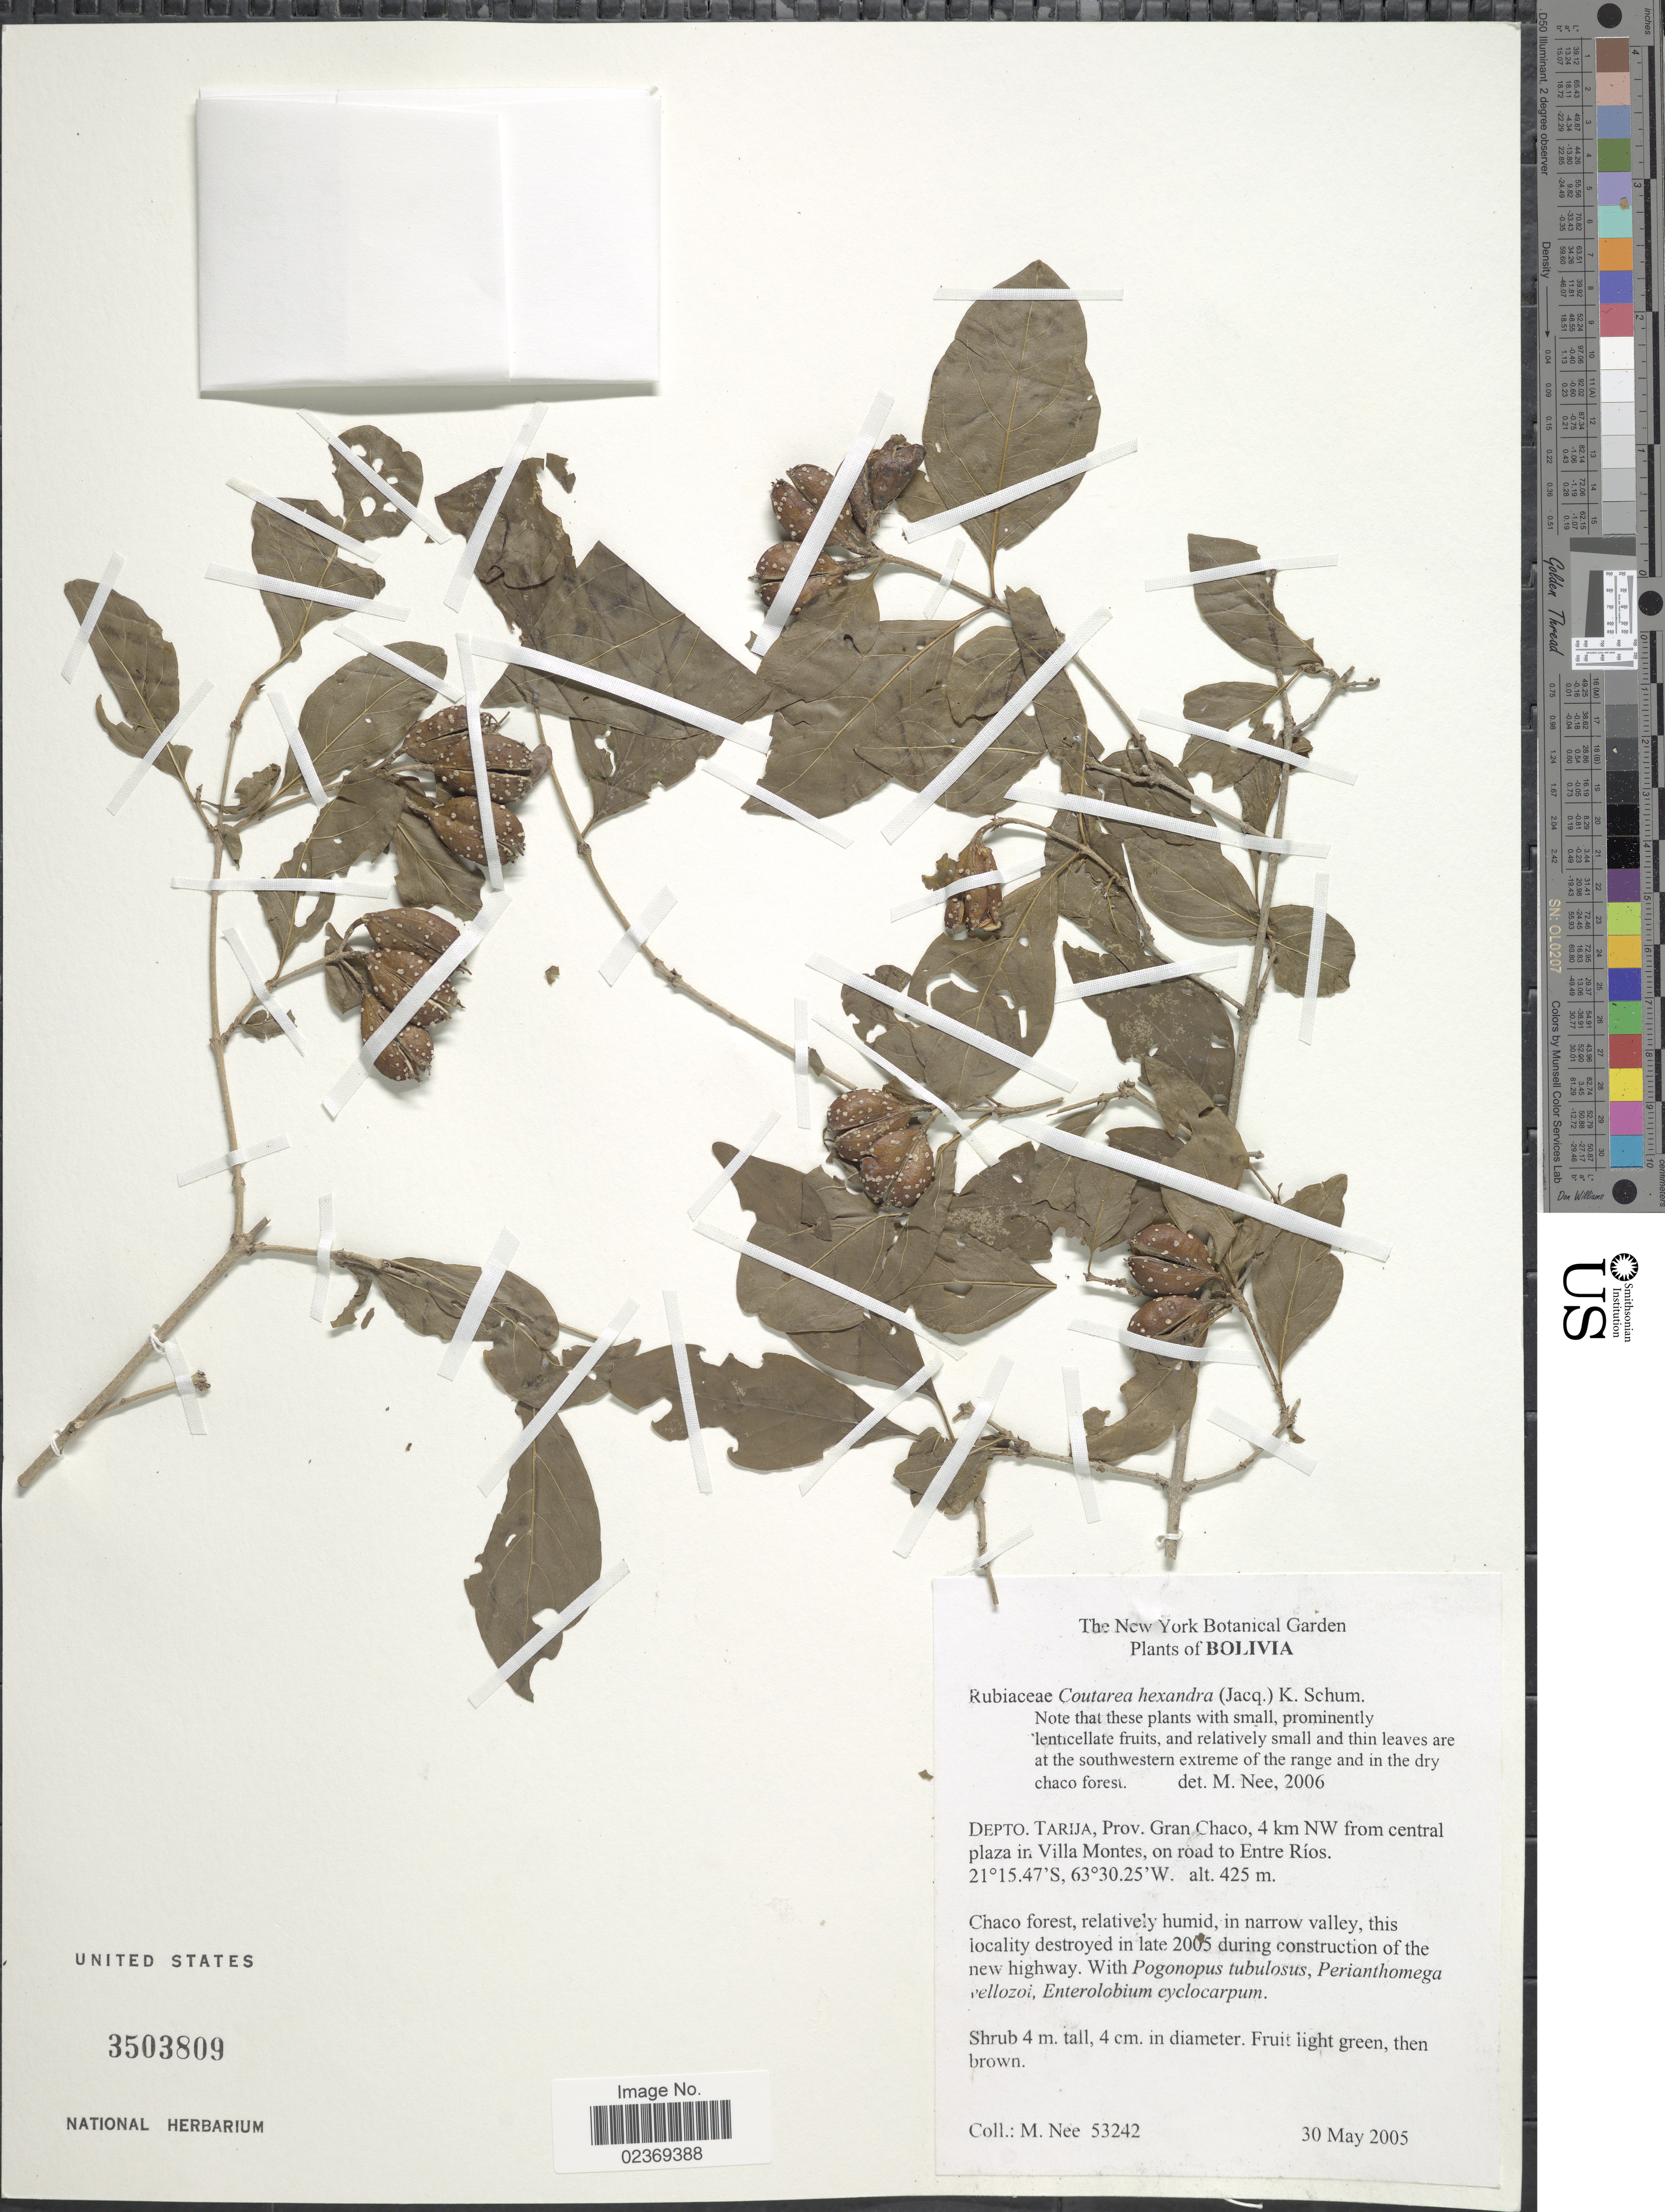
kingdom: Plantae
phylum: Tracheophyta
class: Magnoliopsida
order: Gentianales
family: Rubiaceae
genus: Coutarea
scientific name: Coutarea hexandra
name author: (Jacq.) K. Schum.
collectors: M. Nee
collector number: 3242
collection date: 2005-05-30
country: Bolivia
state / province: Tarija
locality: Prov. Gran Chaco, 4 km NW from central plaza in Villa Montes, on road to Entre Rios.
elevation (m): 425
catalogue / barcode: US 3503809